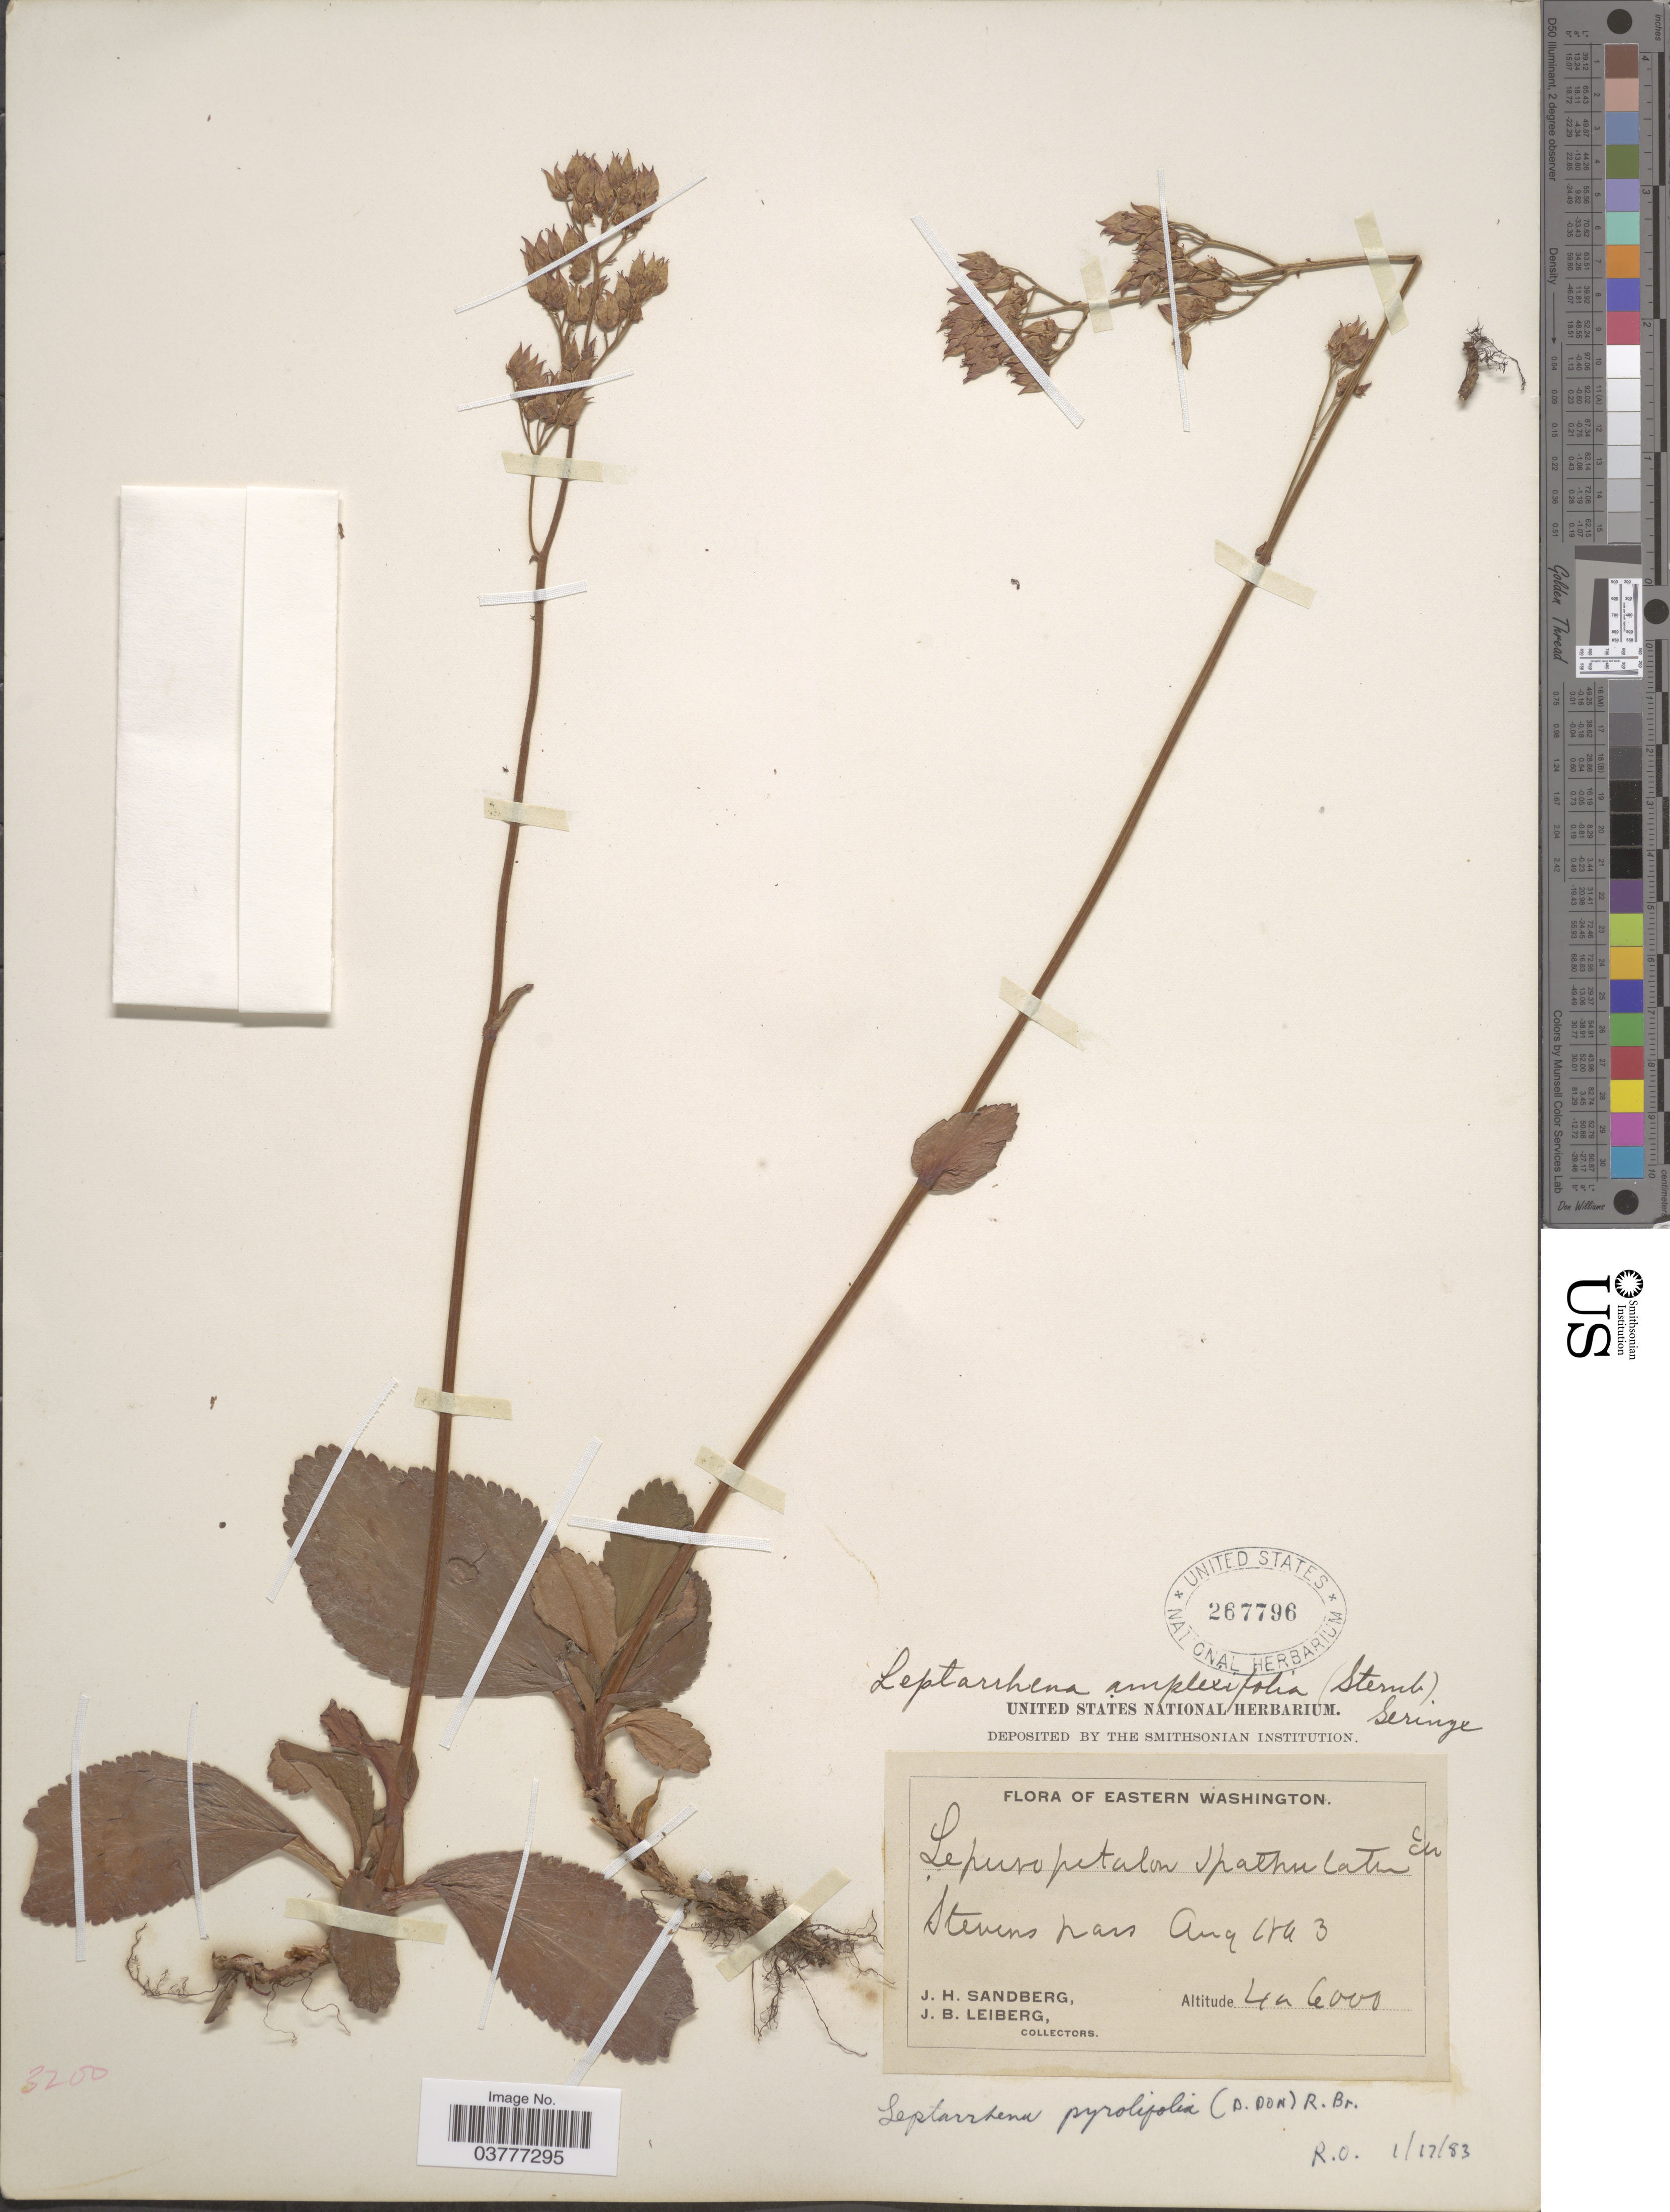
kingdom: Plantae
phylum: Tracheophyta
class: Magnoliopsida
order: Saxifragales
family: Saxifragaceae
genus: Leptarrhena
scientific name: Leptarrhena pyrolifolia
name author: (D. Don) Ser.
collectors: J. H. Sandberg & J. B. Leiberg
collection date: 1893-08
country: United States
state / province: Washington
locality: Eastern Washington. Stevens Pass.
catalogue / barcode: US 267796